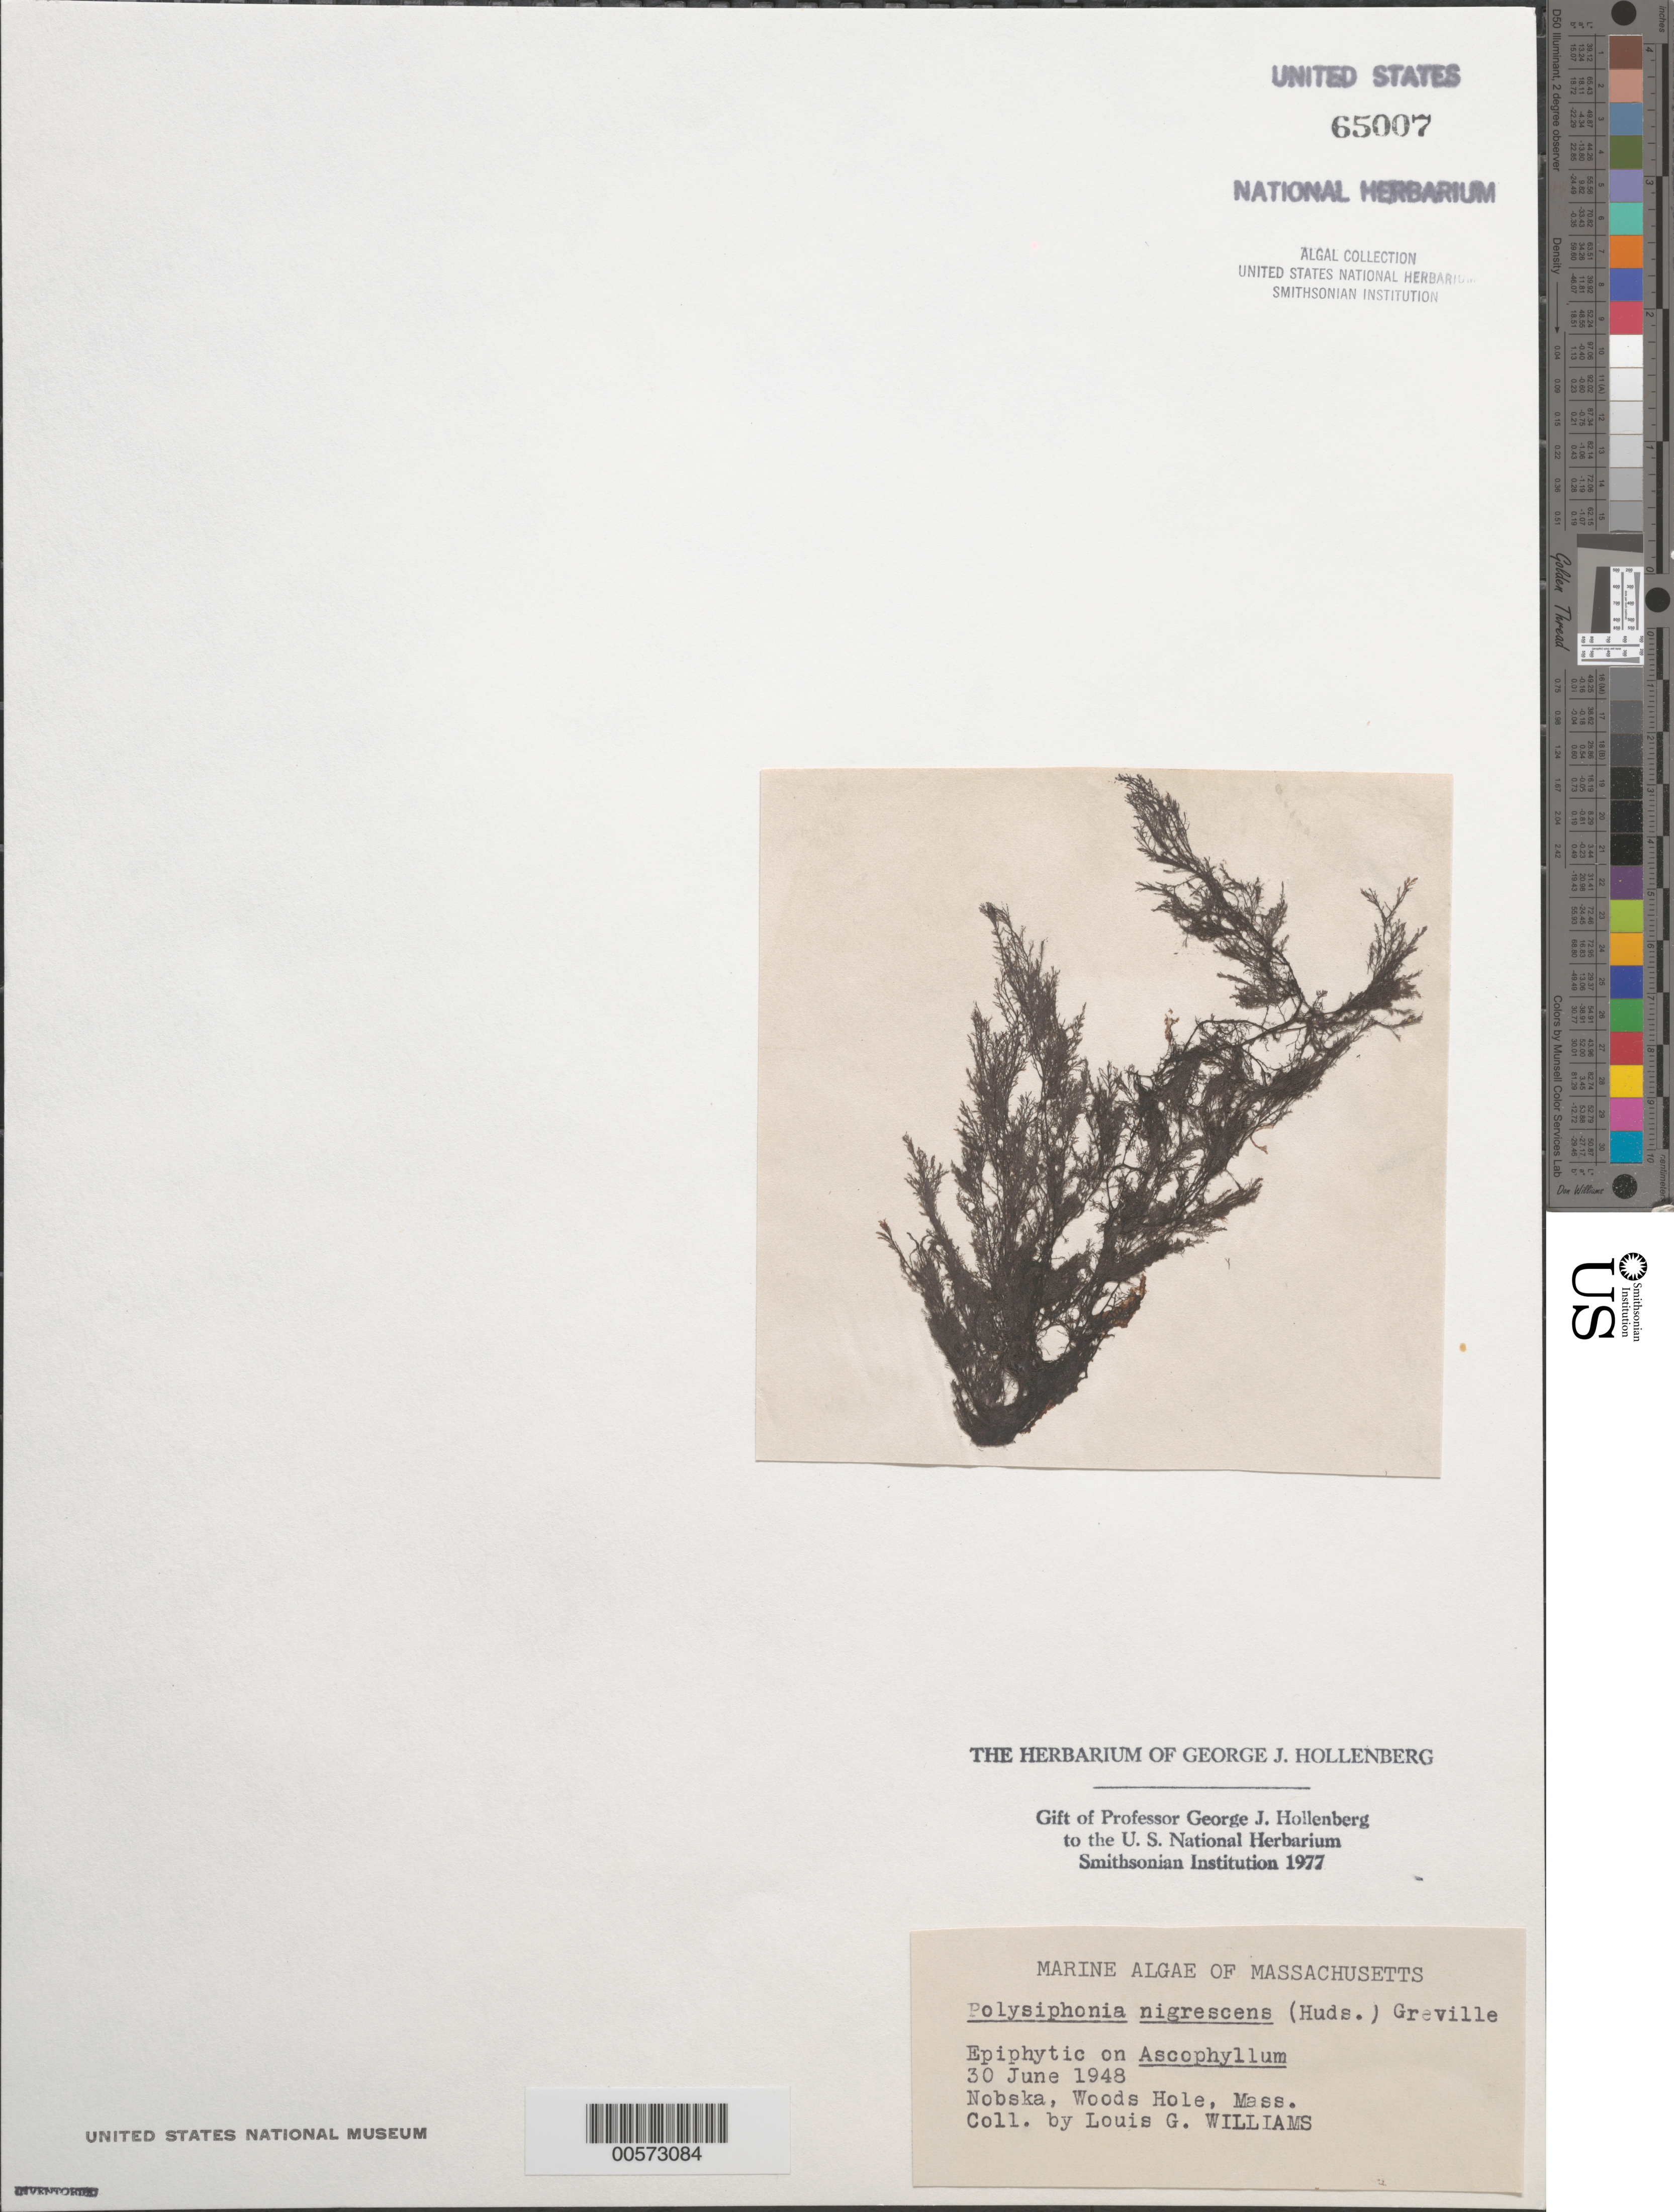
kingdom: Plantae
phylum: Rhodophyta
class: Florideophyceae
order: Ceramiales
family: Rhodomelaceae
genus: Vertebrata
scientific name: Vertebrata fucoides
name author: (Hudson) Kuntze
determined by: Algae name updating Project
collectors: L. G. Williams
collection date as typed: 30 Jun 1948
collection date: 1948-06-30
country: United States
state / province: Massachusetts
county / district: Barnstable County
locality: Woods Hole, Nobska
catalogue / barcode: US 65007